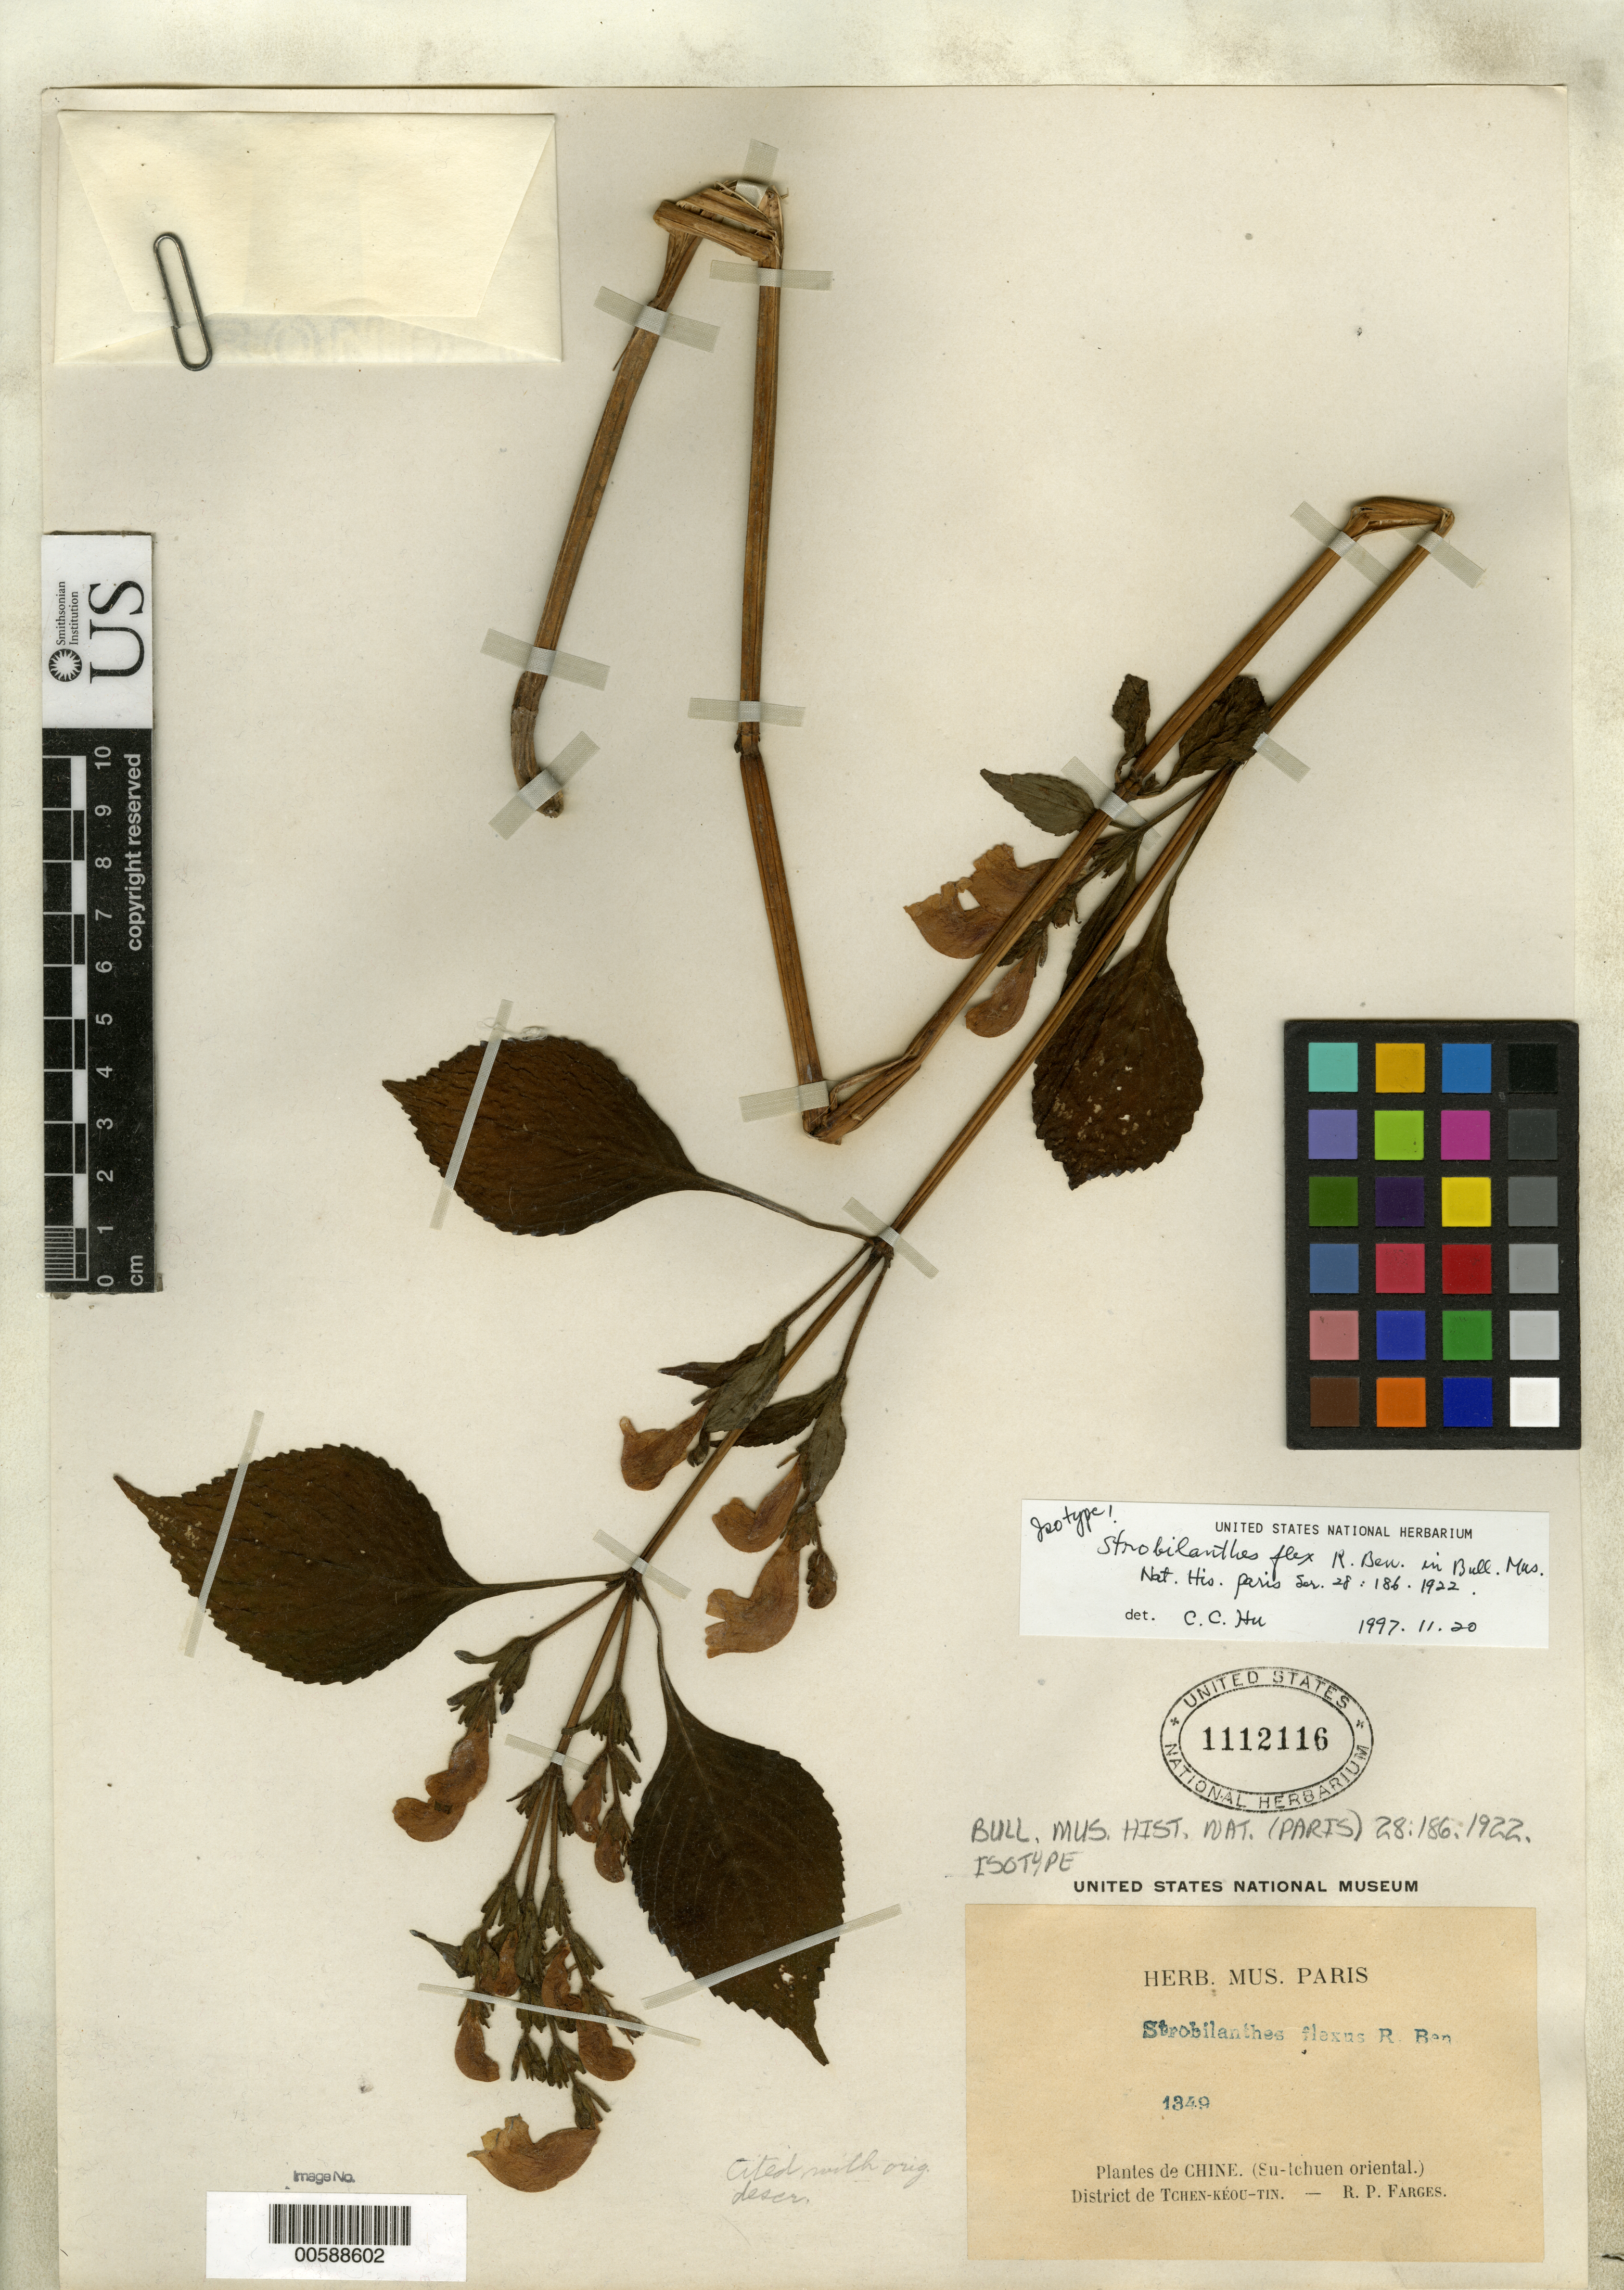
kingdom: Plantae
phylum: Tracheophyta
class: Magnoliopsida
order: Lamiales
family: Acanthaceae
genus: Strobilanthes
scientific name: Strobilanthes flexus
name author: Benoist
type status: Isotype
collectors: R. Fargens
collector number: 1349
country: China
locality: Tchen-keou-tin District, Se-Tchuen oriental.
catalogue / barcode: US 1112116